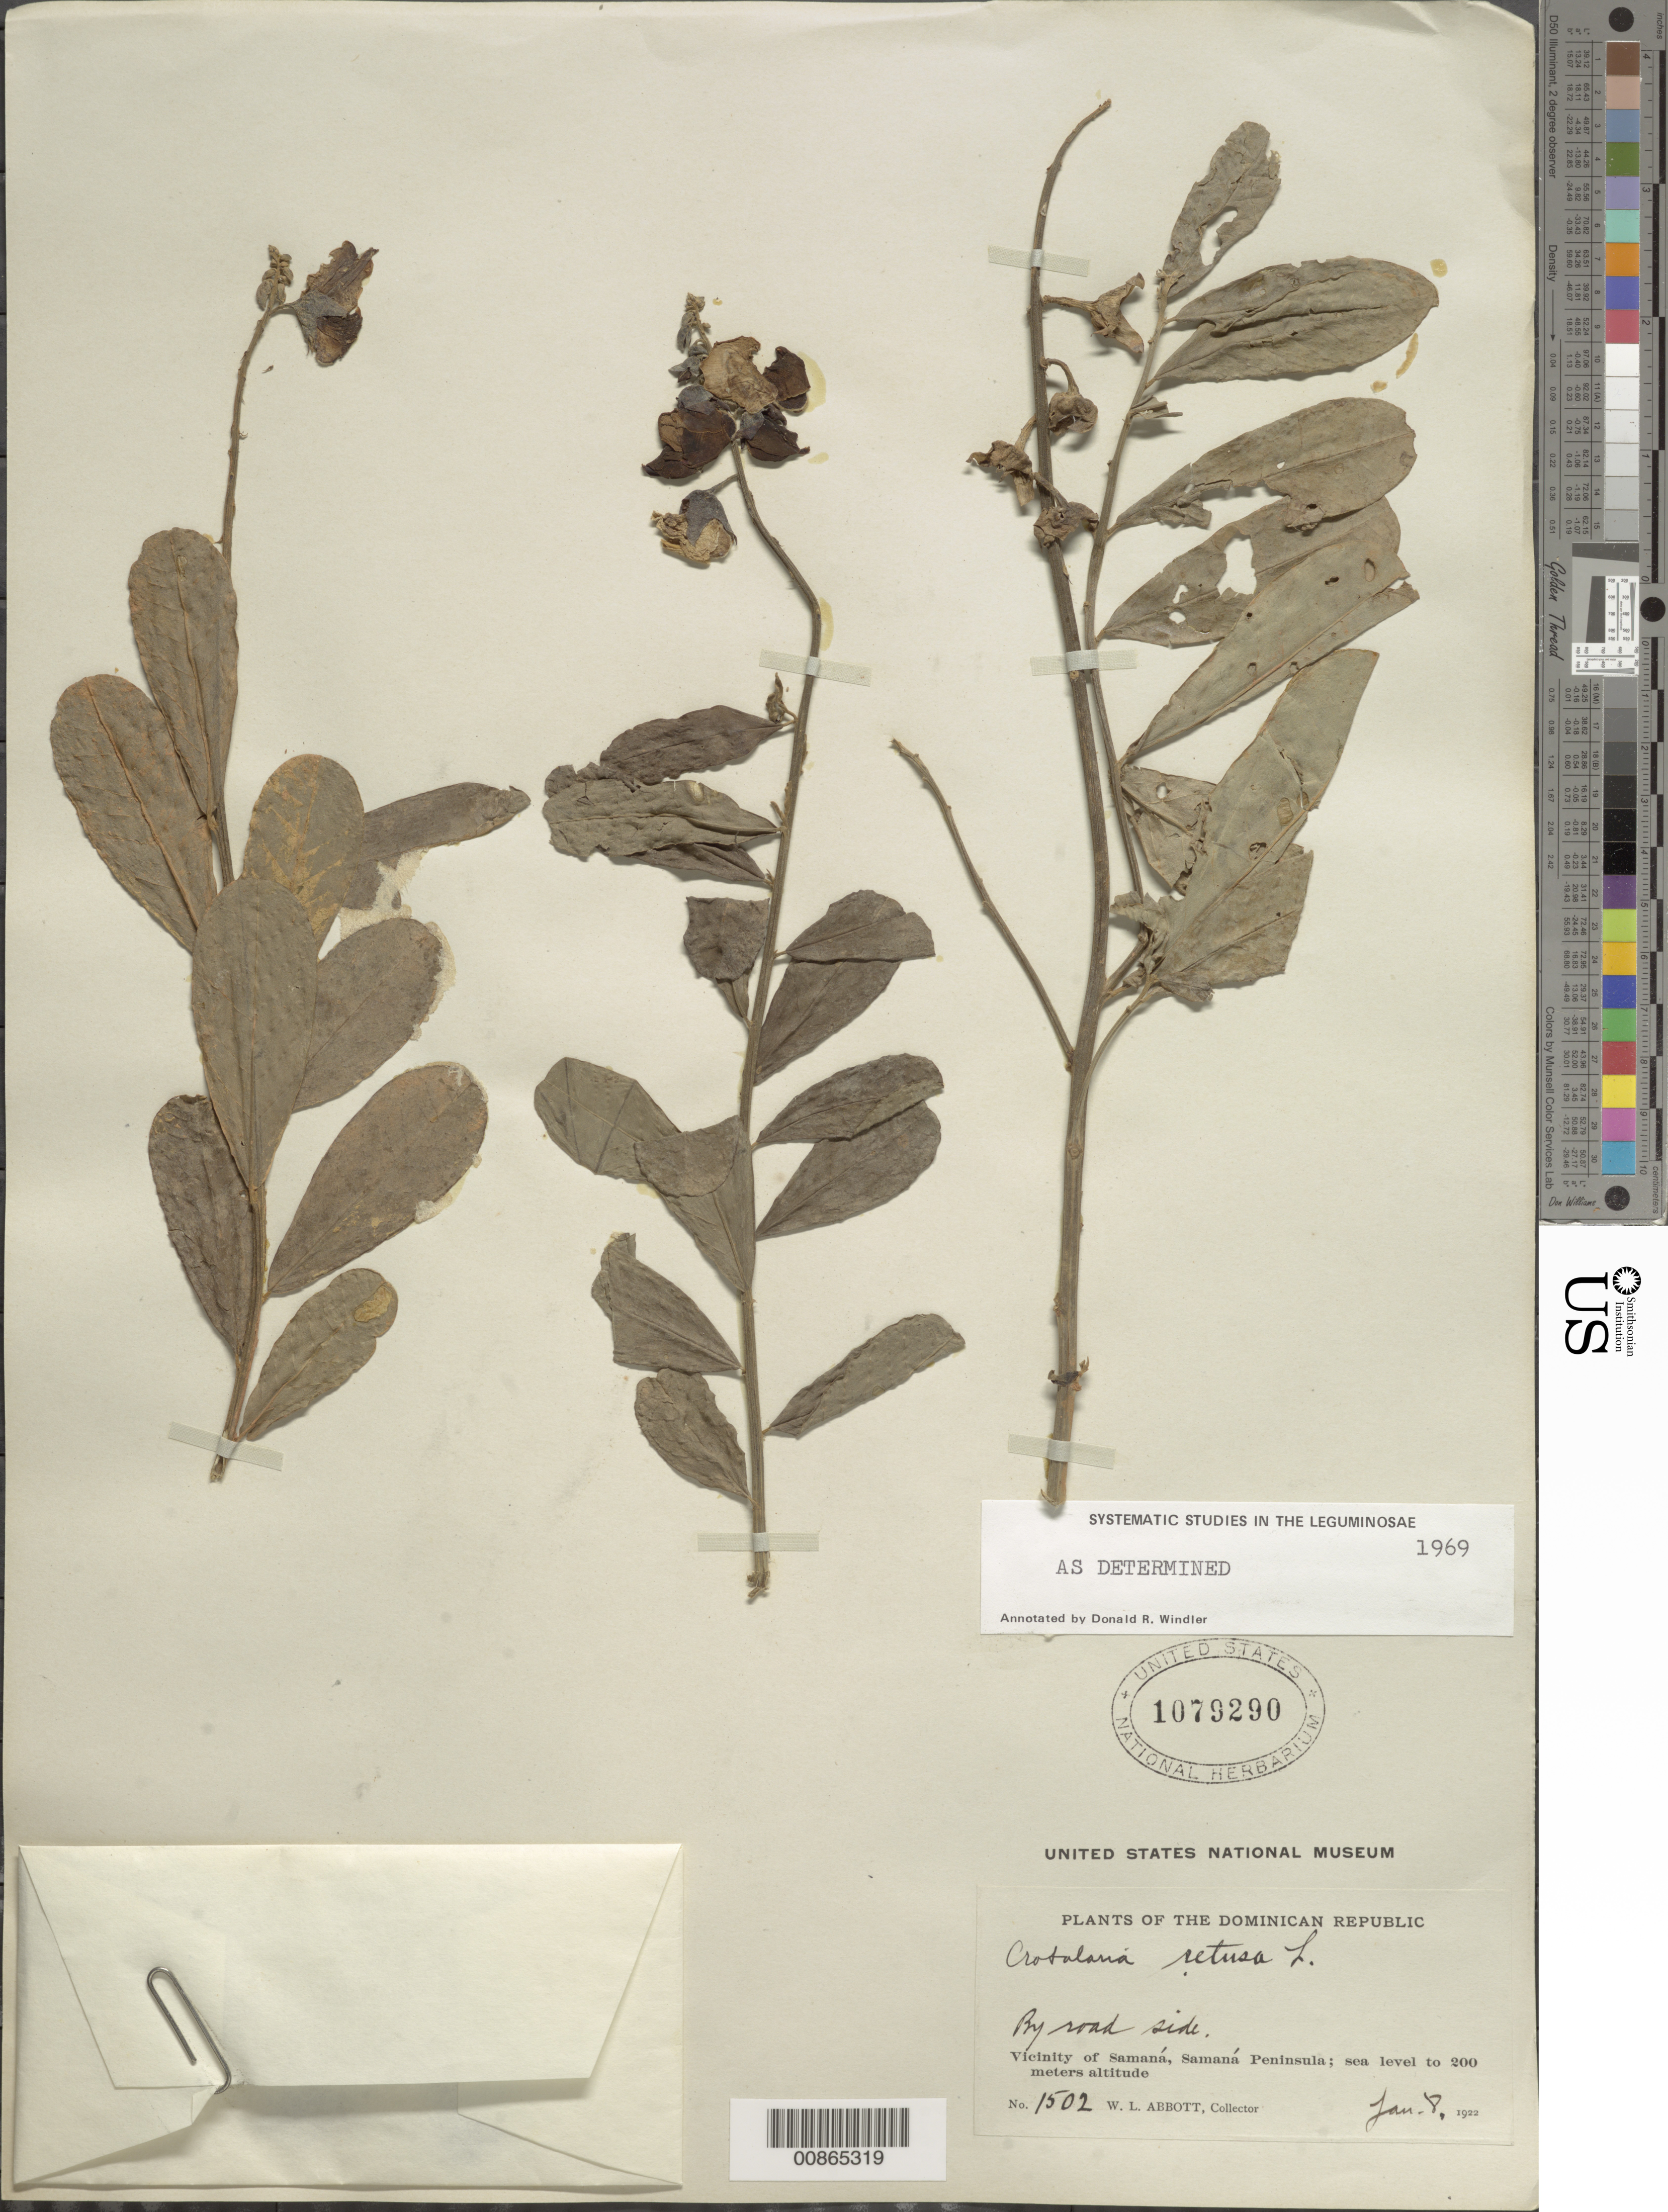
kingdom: Plantae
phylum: Tracheophyta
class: Magnoliopsida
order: Fabales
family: Fabaceae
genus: Crotalaria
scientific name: Crotalaria retusa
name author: L.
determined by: Windler, D. R.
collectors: W. L. Abbott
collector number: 1502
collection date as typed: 08 Jan 1922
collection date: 1922-01-08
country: Dominican Republic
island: Hispaniola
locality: Vicinity of Samaná, Samaná Peninsula.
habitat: By road side.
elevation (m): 0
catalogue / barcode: US 1079290